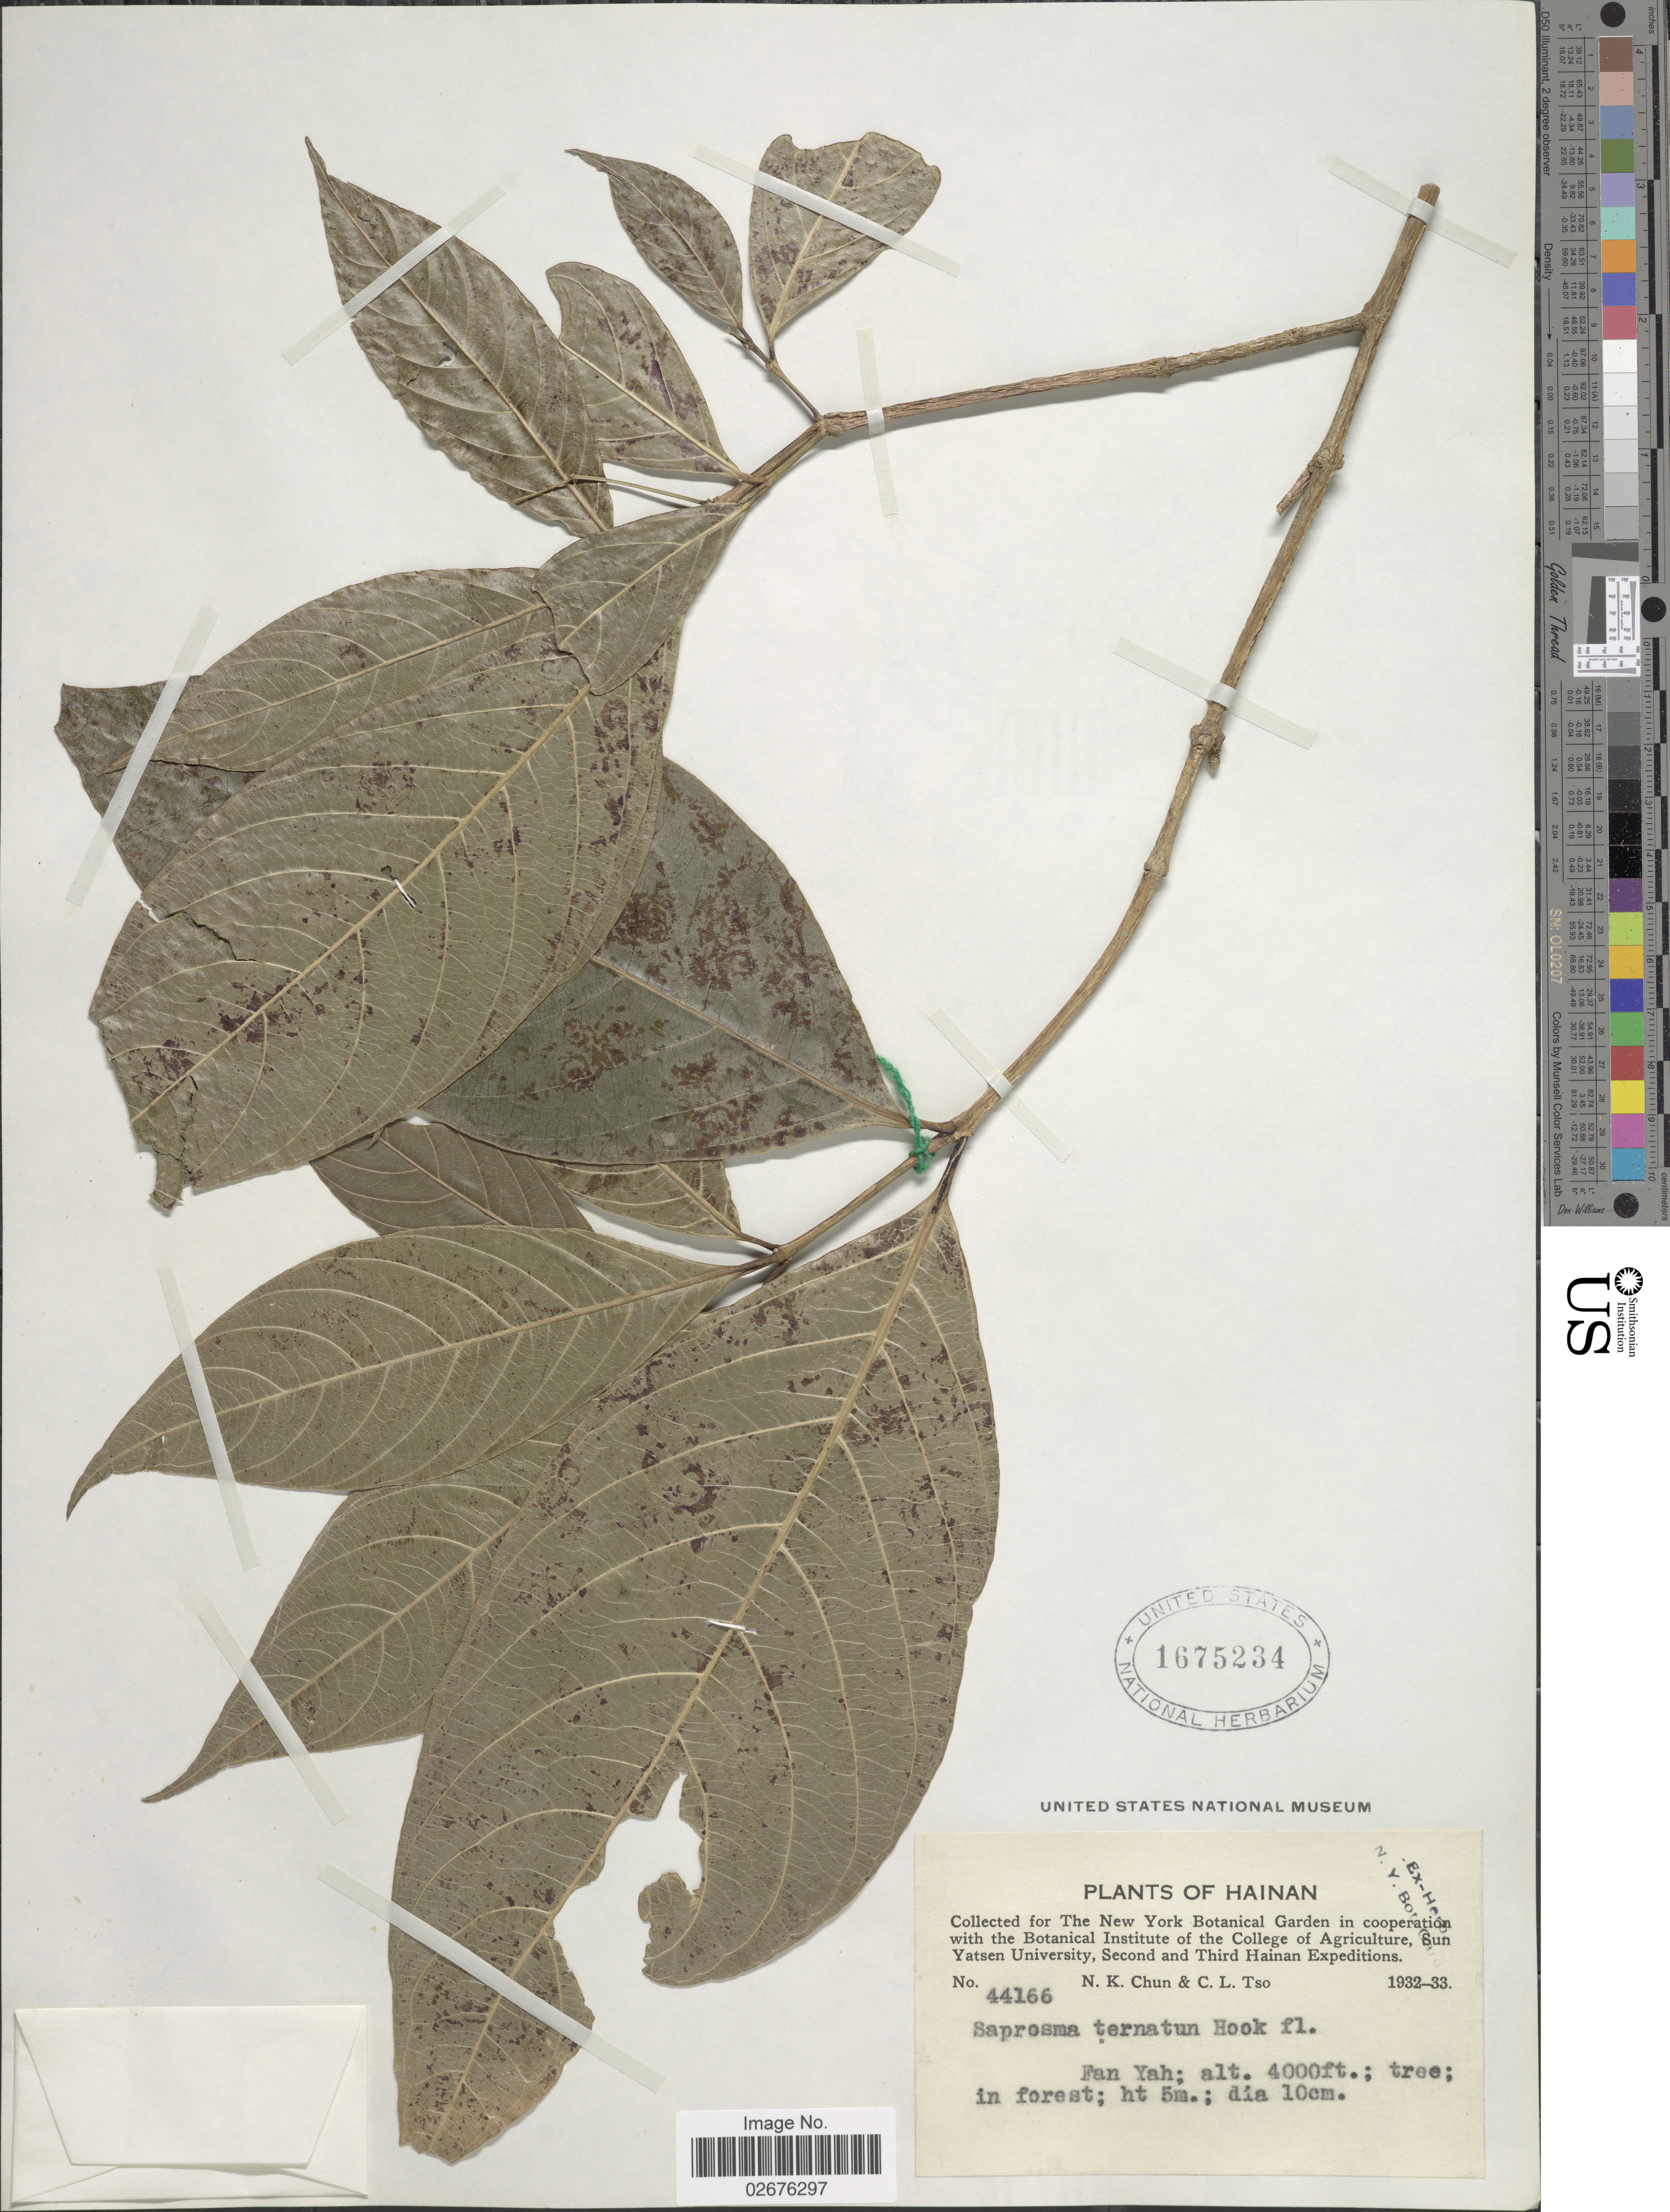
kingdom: Plantae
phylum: Tracheophyta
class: Magnoliopsida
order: Gentianales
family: Rubiaceae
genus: Saprosma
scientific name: Saprosma ternata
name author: (Wall.) Benth. & Hook. f. ex Kurz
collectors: N. K. Chun & C. Tso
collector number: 44166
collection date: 1932/1933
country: China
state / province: Hainan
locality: Fan Yah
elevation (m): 1219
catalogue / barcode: US 1675234